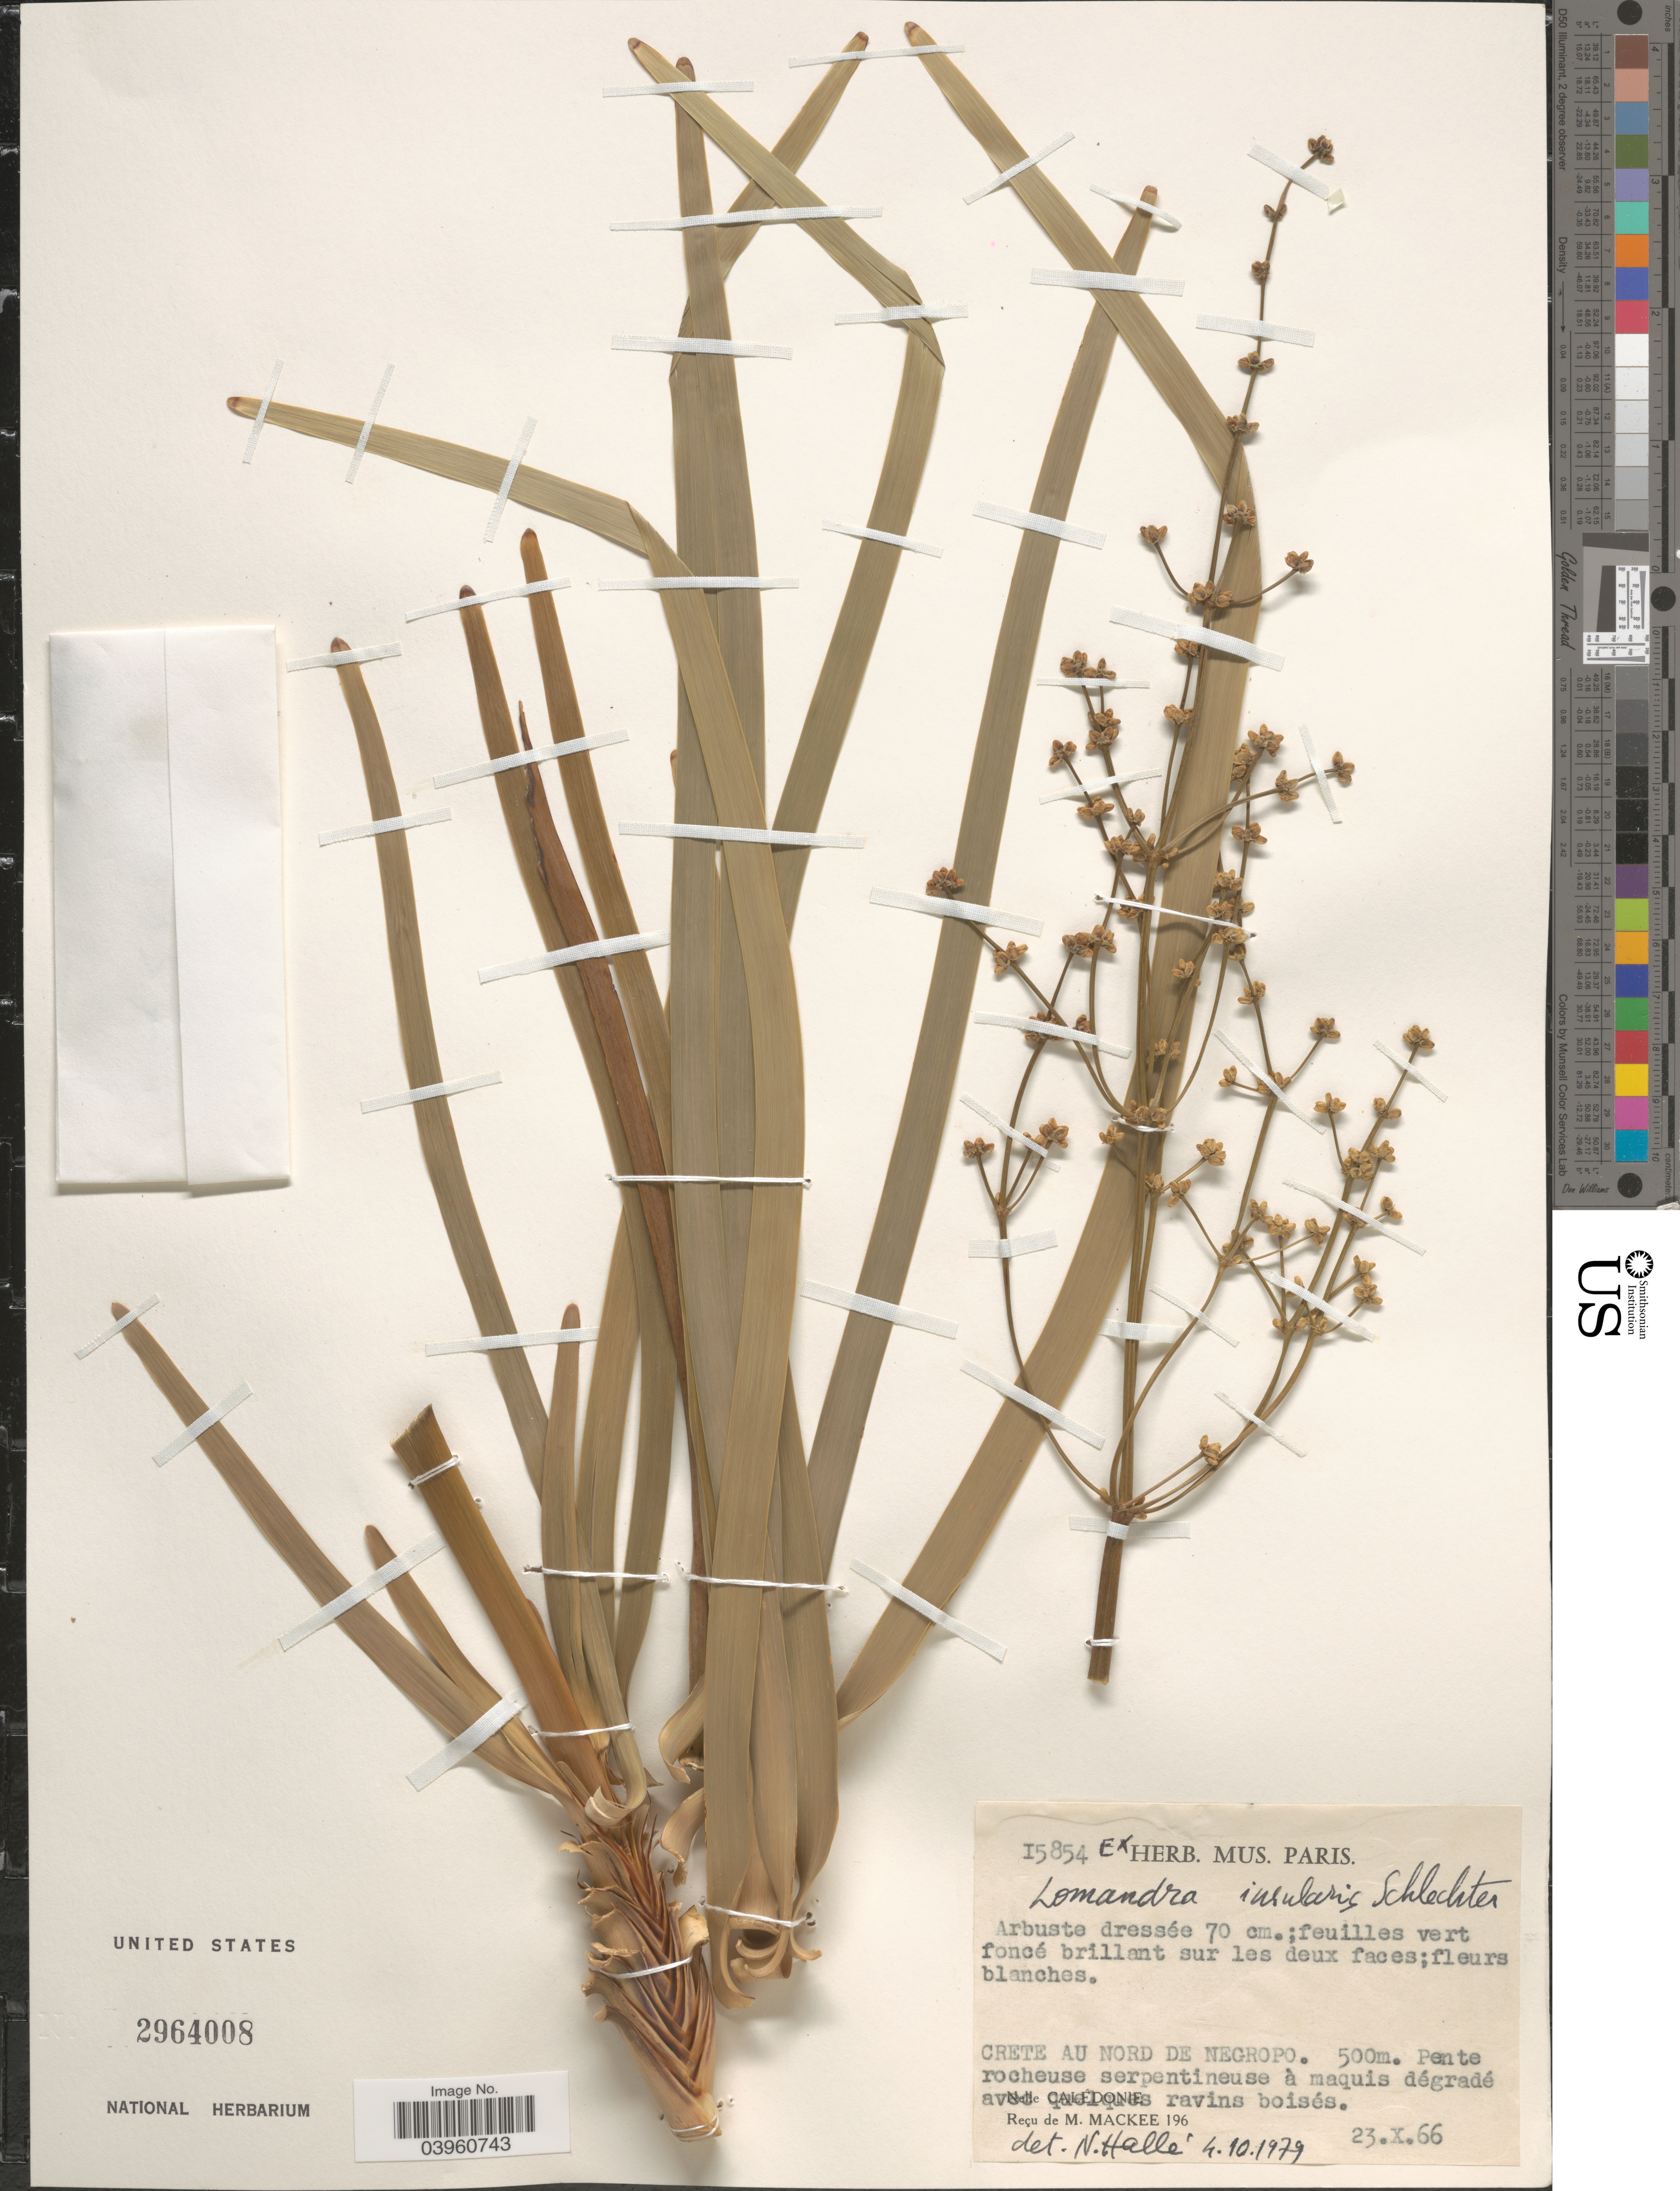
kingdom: Plantae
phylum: Tracheophyta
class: Liliopsida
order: Asparagales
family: Asparagaceae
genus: Lomandra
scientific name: Lomandra insularis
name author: Schltr.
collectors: M. Mackee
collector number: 15854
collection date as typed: Transcribed d/m/y: 23/10/66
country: New Caledonia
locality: Crete au Nord de Negropo. Nelle Caledonie.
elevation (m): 500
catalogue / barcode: US 2964008